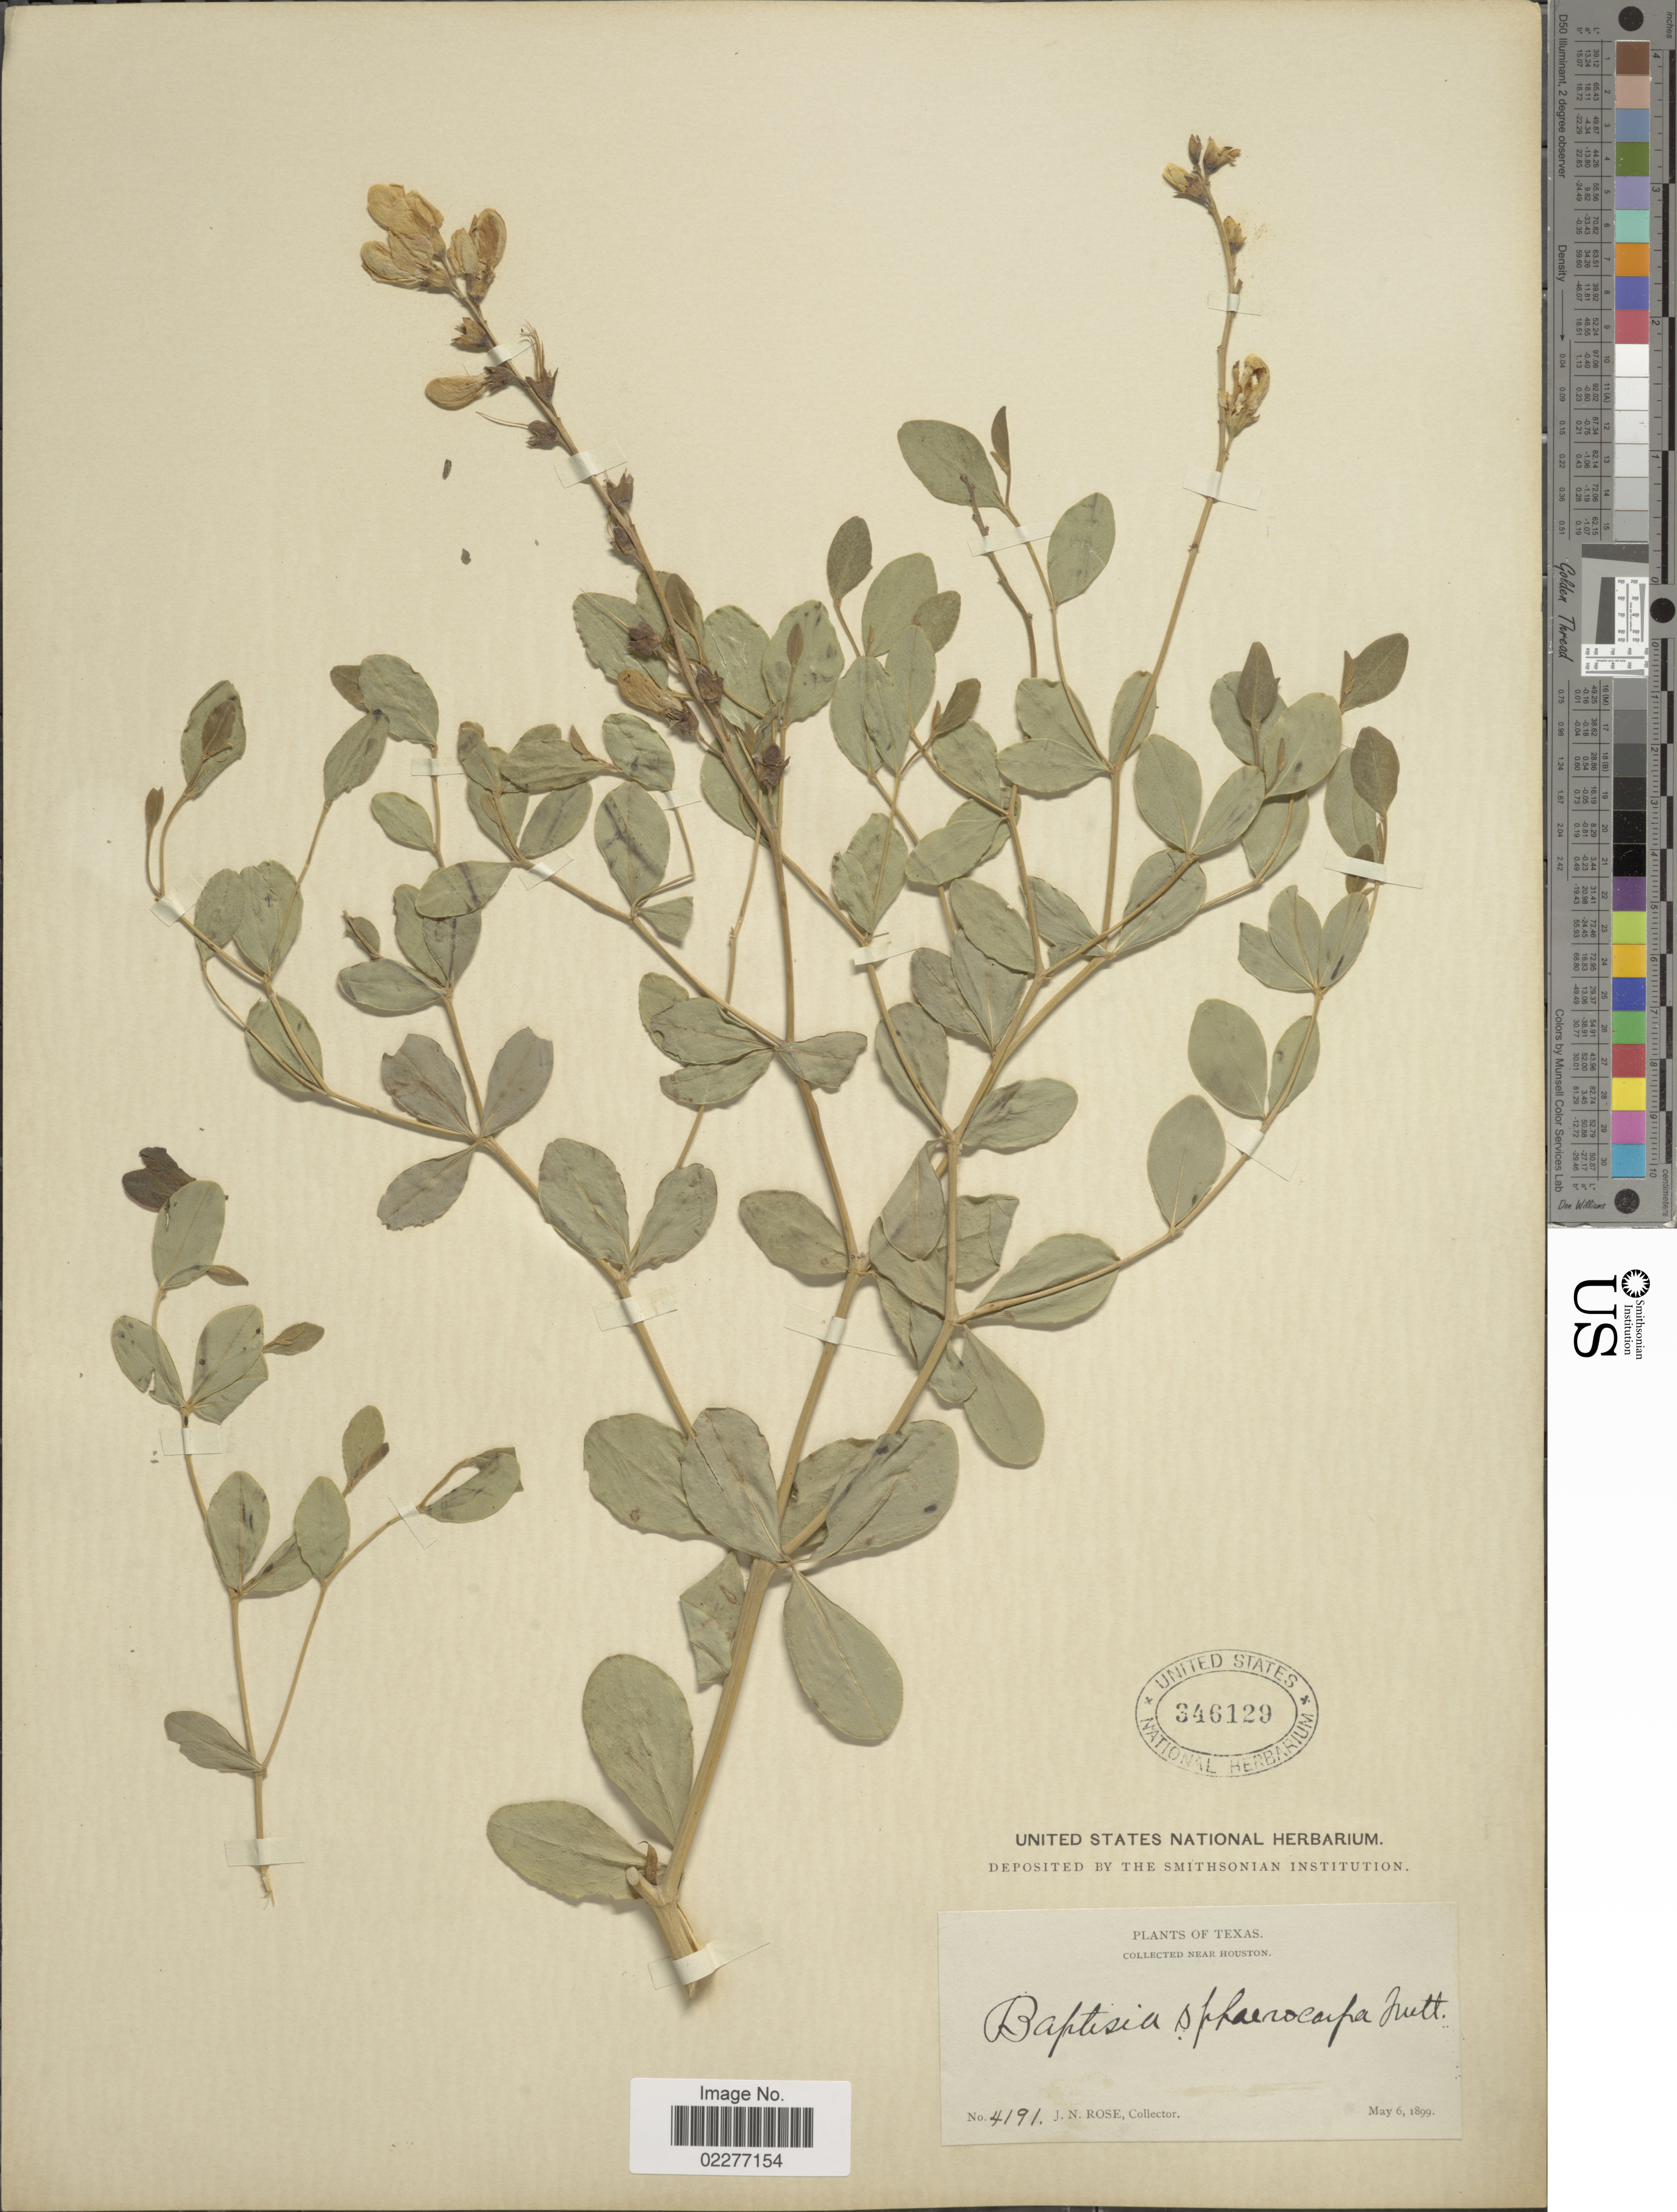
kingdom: Plantae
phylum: Tracheophyta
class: Magnoliopsida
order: Fabales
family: Fabaceae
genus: Baptisia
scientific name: Baptisia viridis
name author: Larisey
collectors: J. N. Rose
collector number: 4191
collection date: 1899-05-06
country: United States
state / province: Texas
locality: Near Houston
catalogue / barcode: US 346129